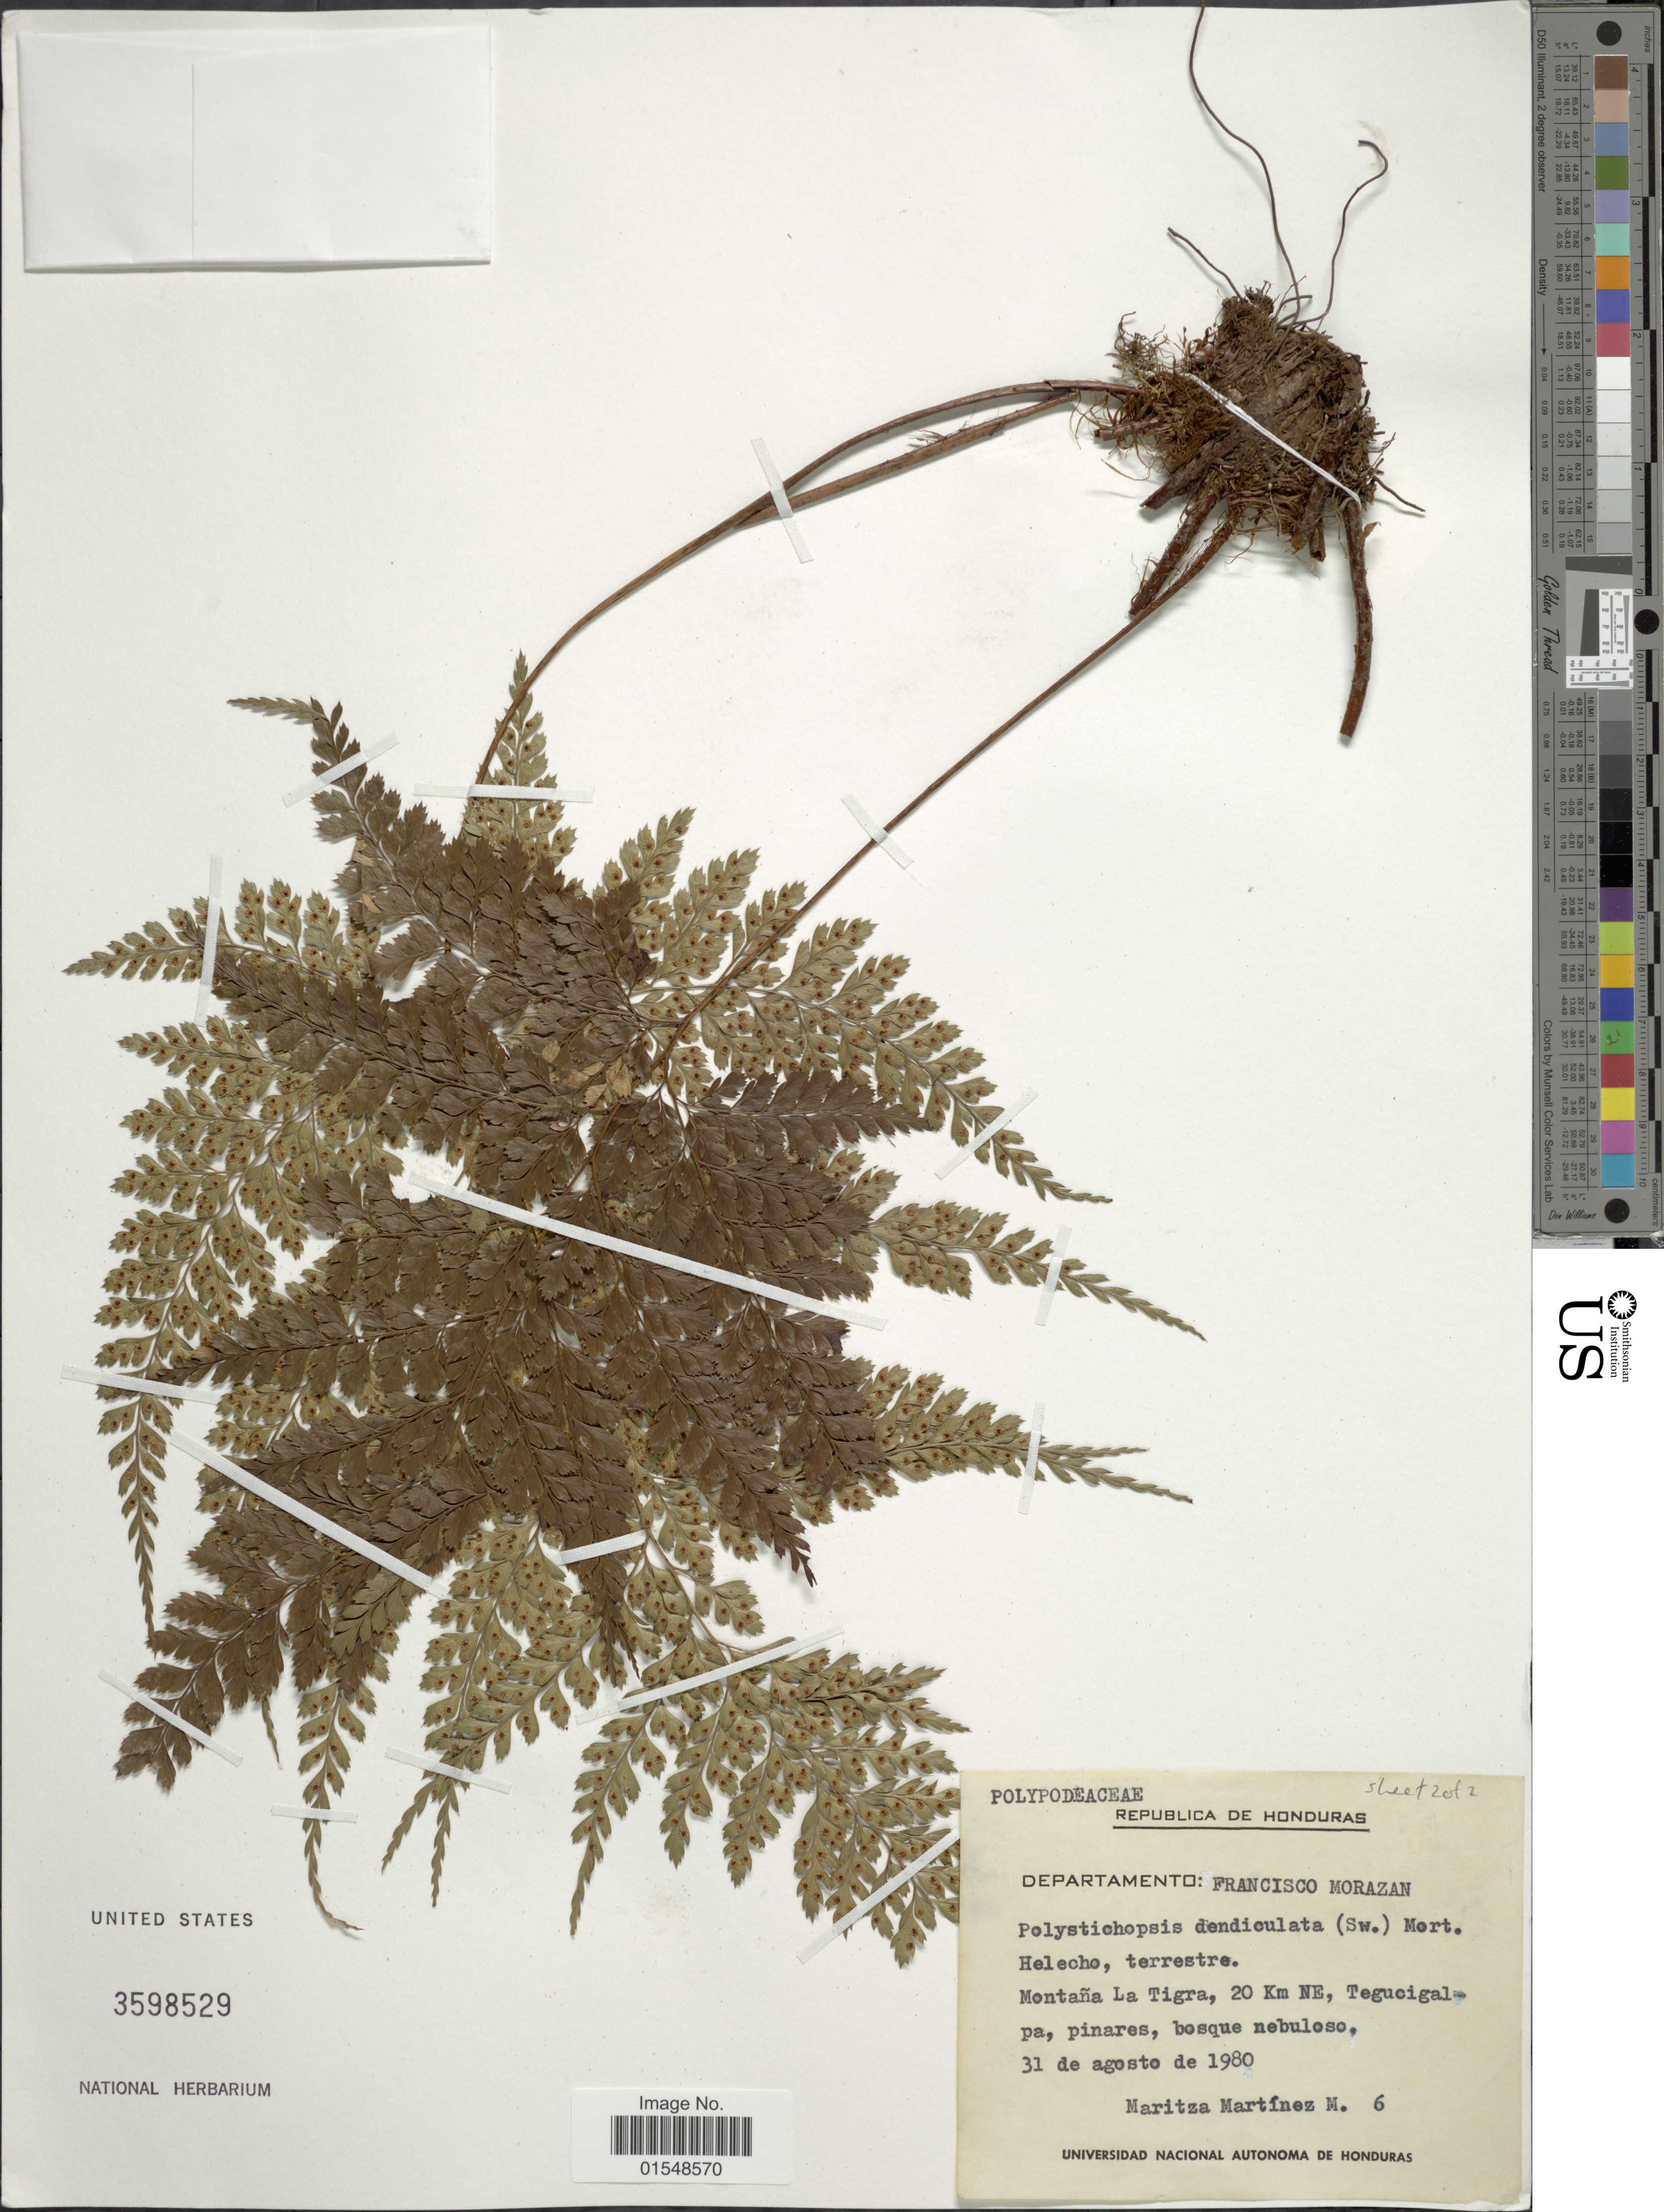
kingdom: Plantae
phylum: Tracheophyta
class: Polypodiopsida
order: Polypodiales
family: Dryopteridaceae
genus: Arachniodes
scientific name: Arachniodes denticulata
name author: (Sw.) Ching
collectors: M. Martínez M.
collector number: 6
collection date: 1980-08-31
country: Honduras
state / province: Fco. Morazán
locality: Francisco Morazan, Helecho, terrestre, Montaña La Tigra, 20 Km NE, Tegucigalpa, pinares, bosque nebuloso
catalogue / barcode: US 3598529